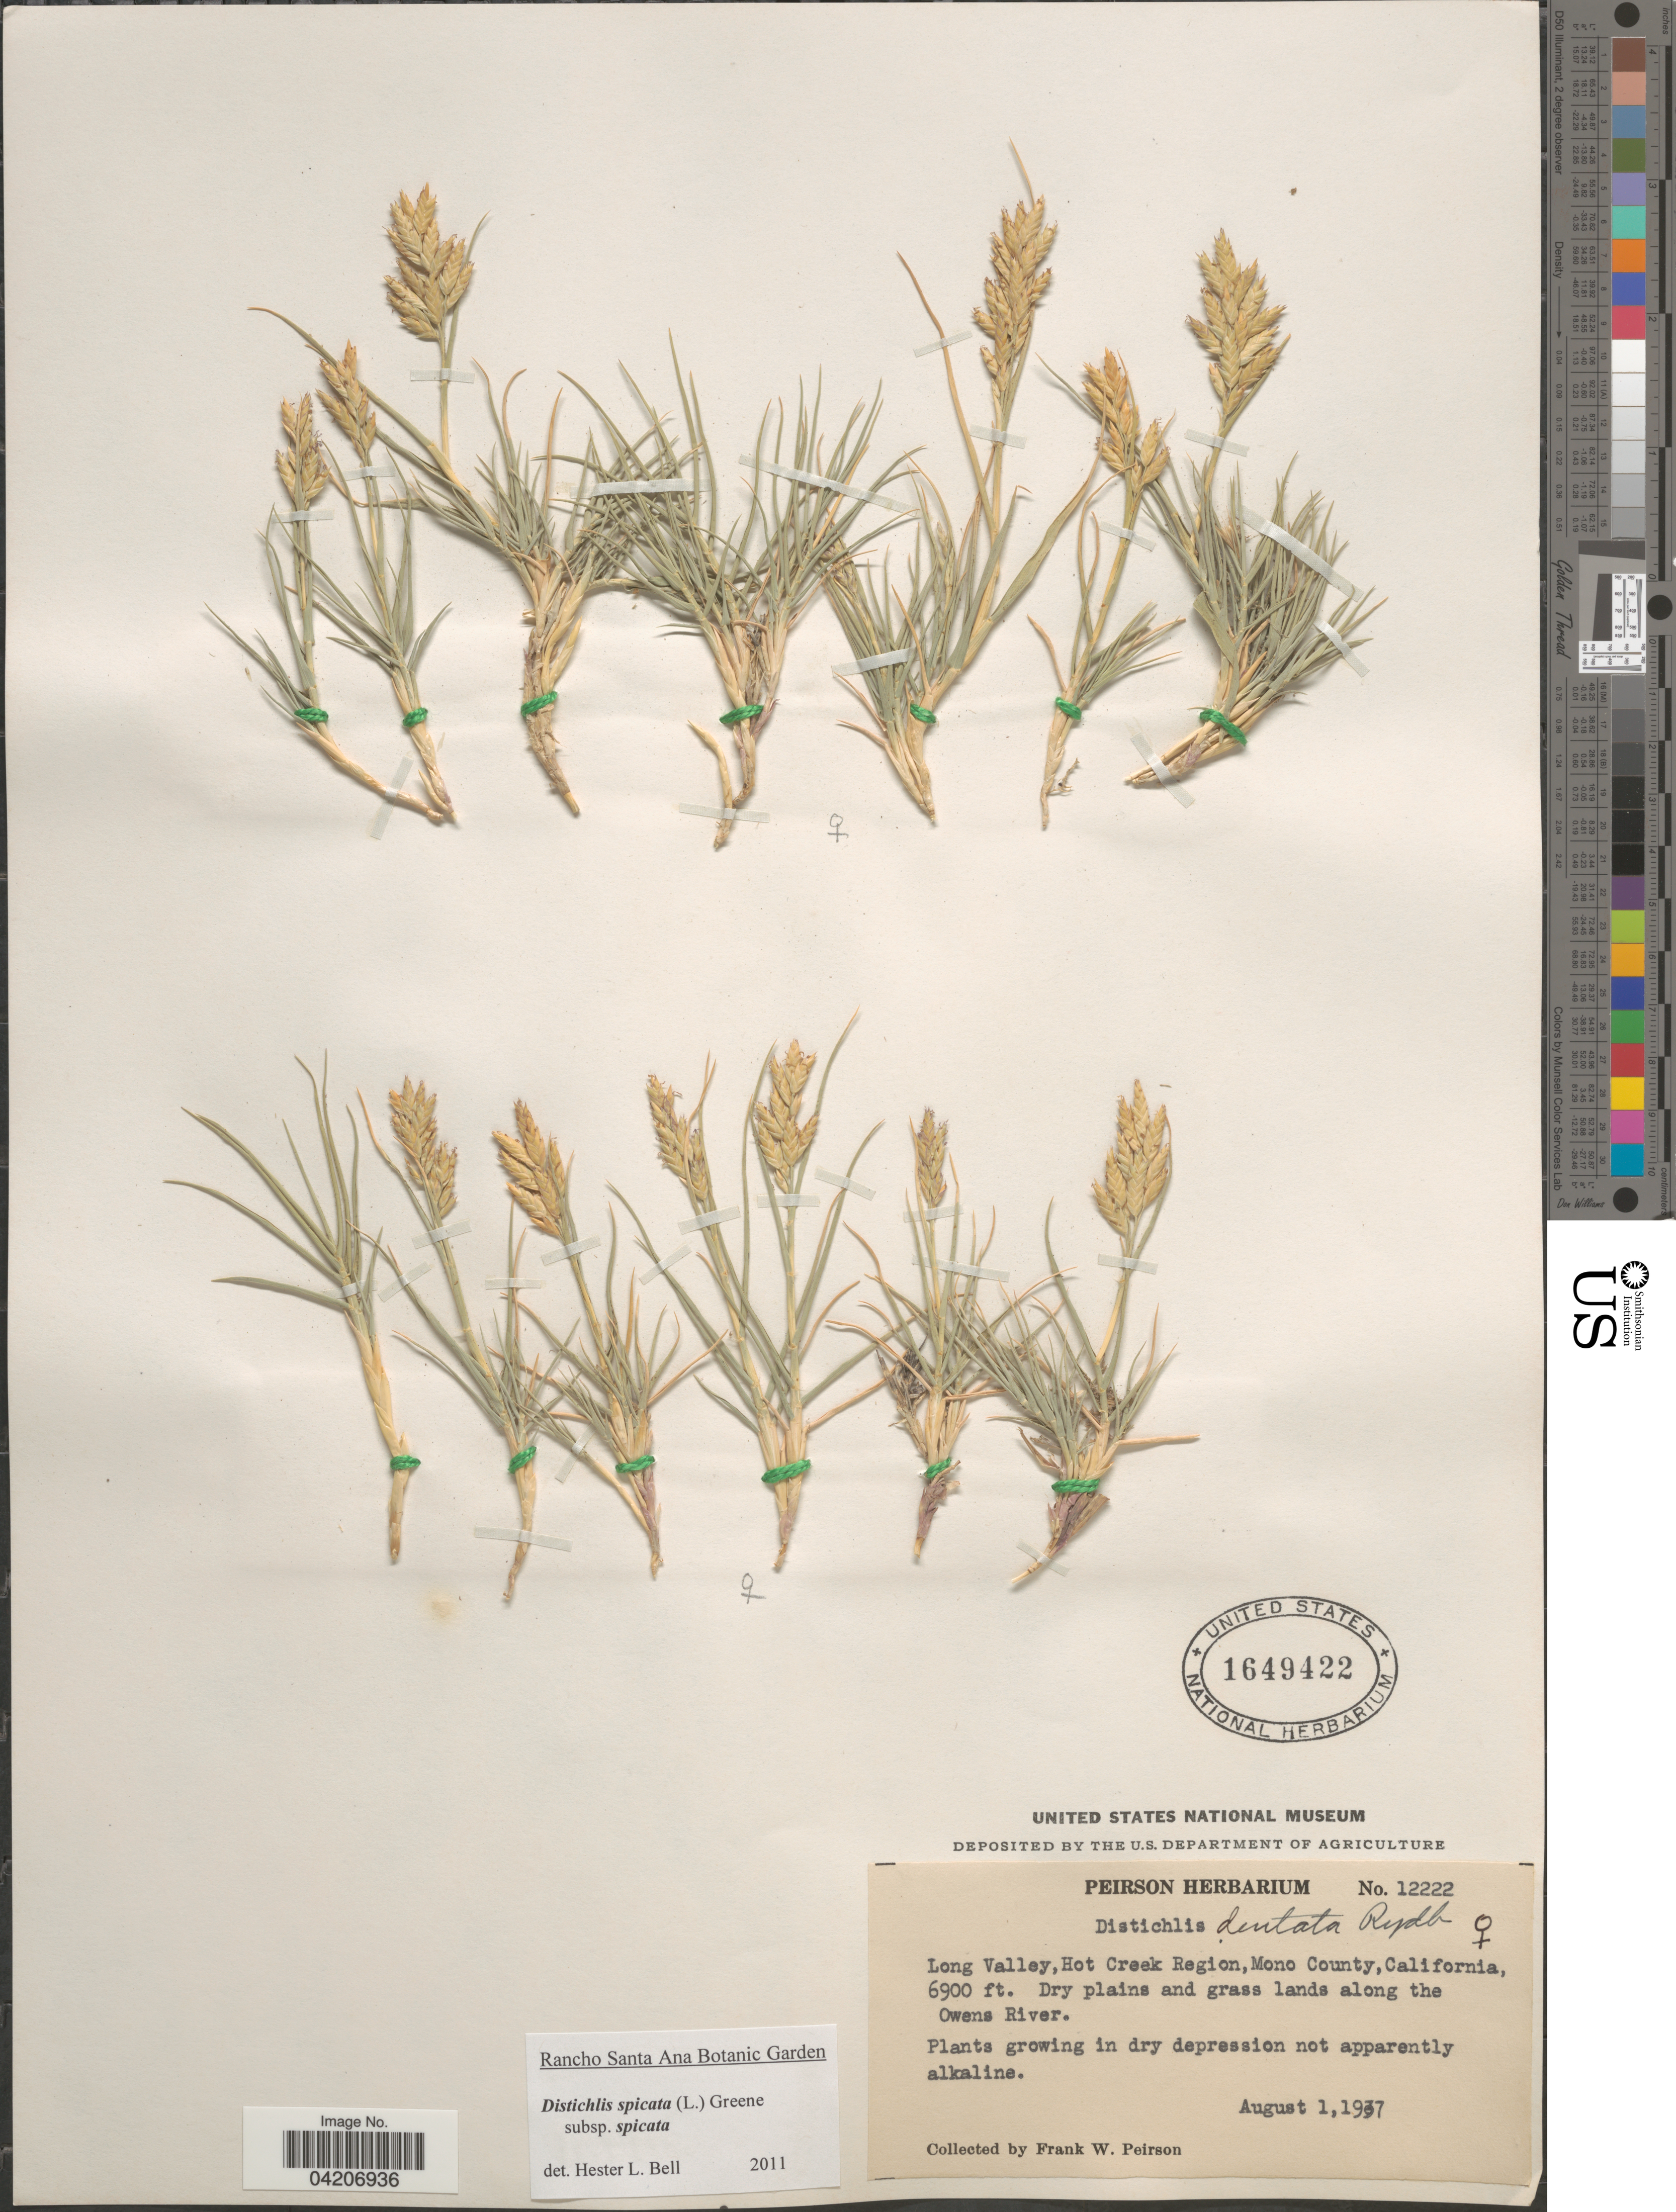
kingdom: Plantae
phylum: Tracheophyta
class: Liliopsida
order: Poales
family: Poaceae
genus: Distichlis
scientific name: Distichlis spicata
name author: (L.) Greene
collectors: F. Peirson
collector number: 12222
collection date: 1937-08-01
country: United States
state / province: California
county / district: Mono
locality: Long Valley, Hot Creek Region, Mono County. Dry plains and grass lands along the Owens River.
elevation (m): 2103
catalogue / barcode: US 1649422